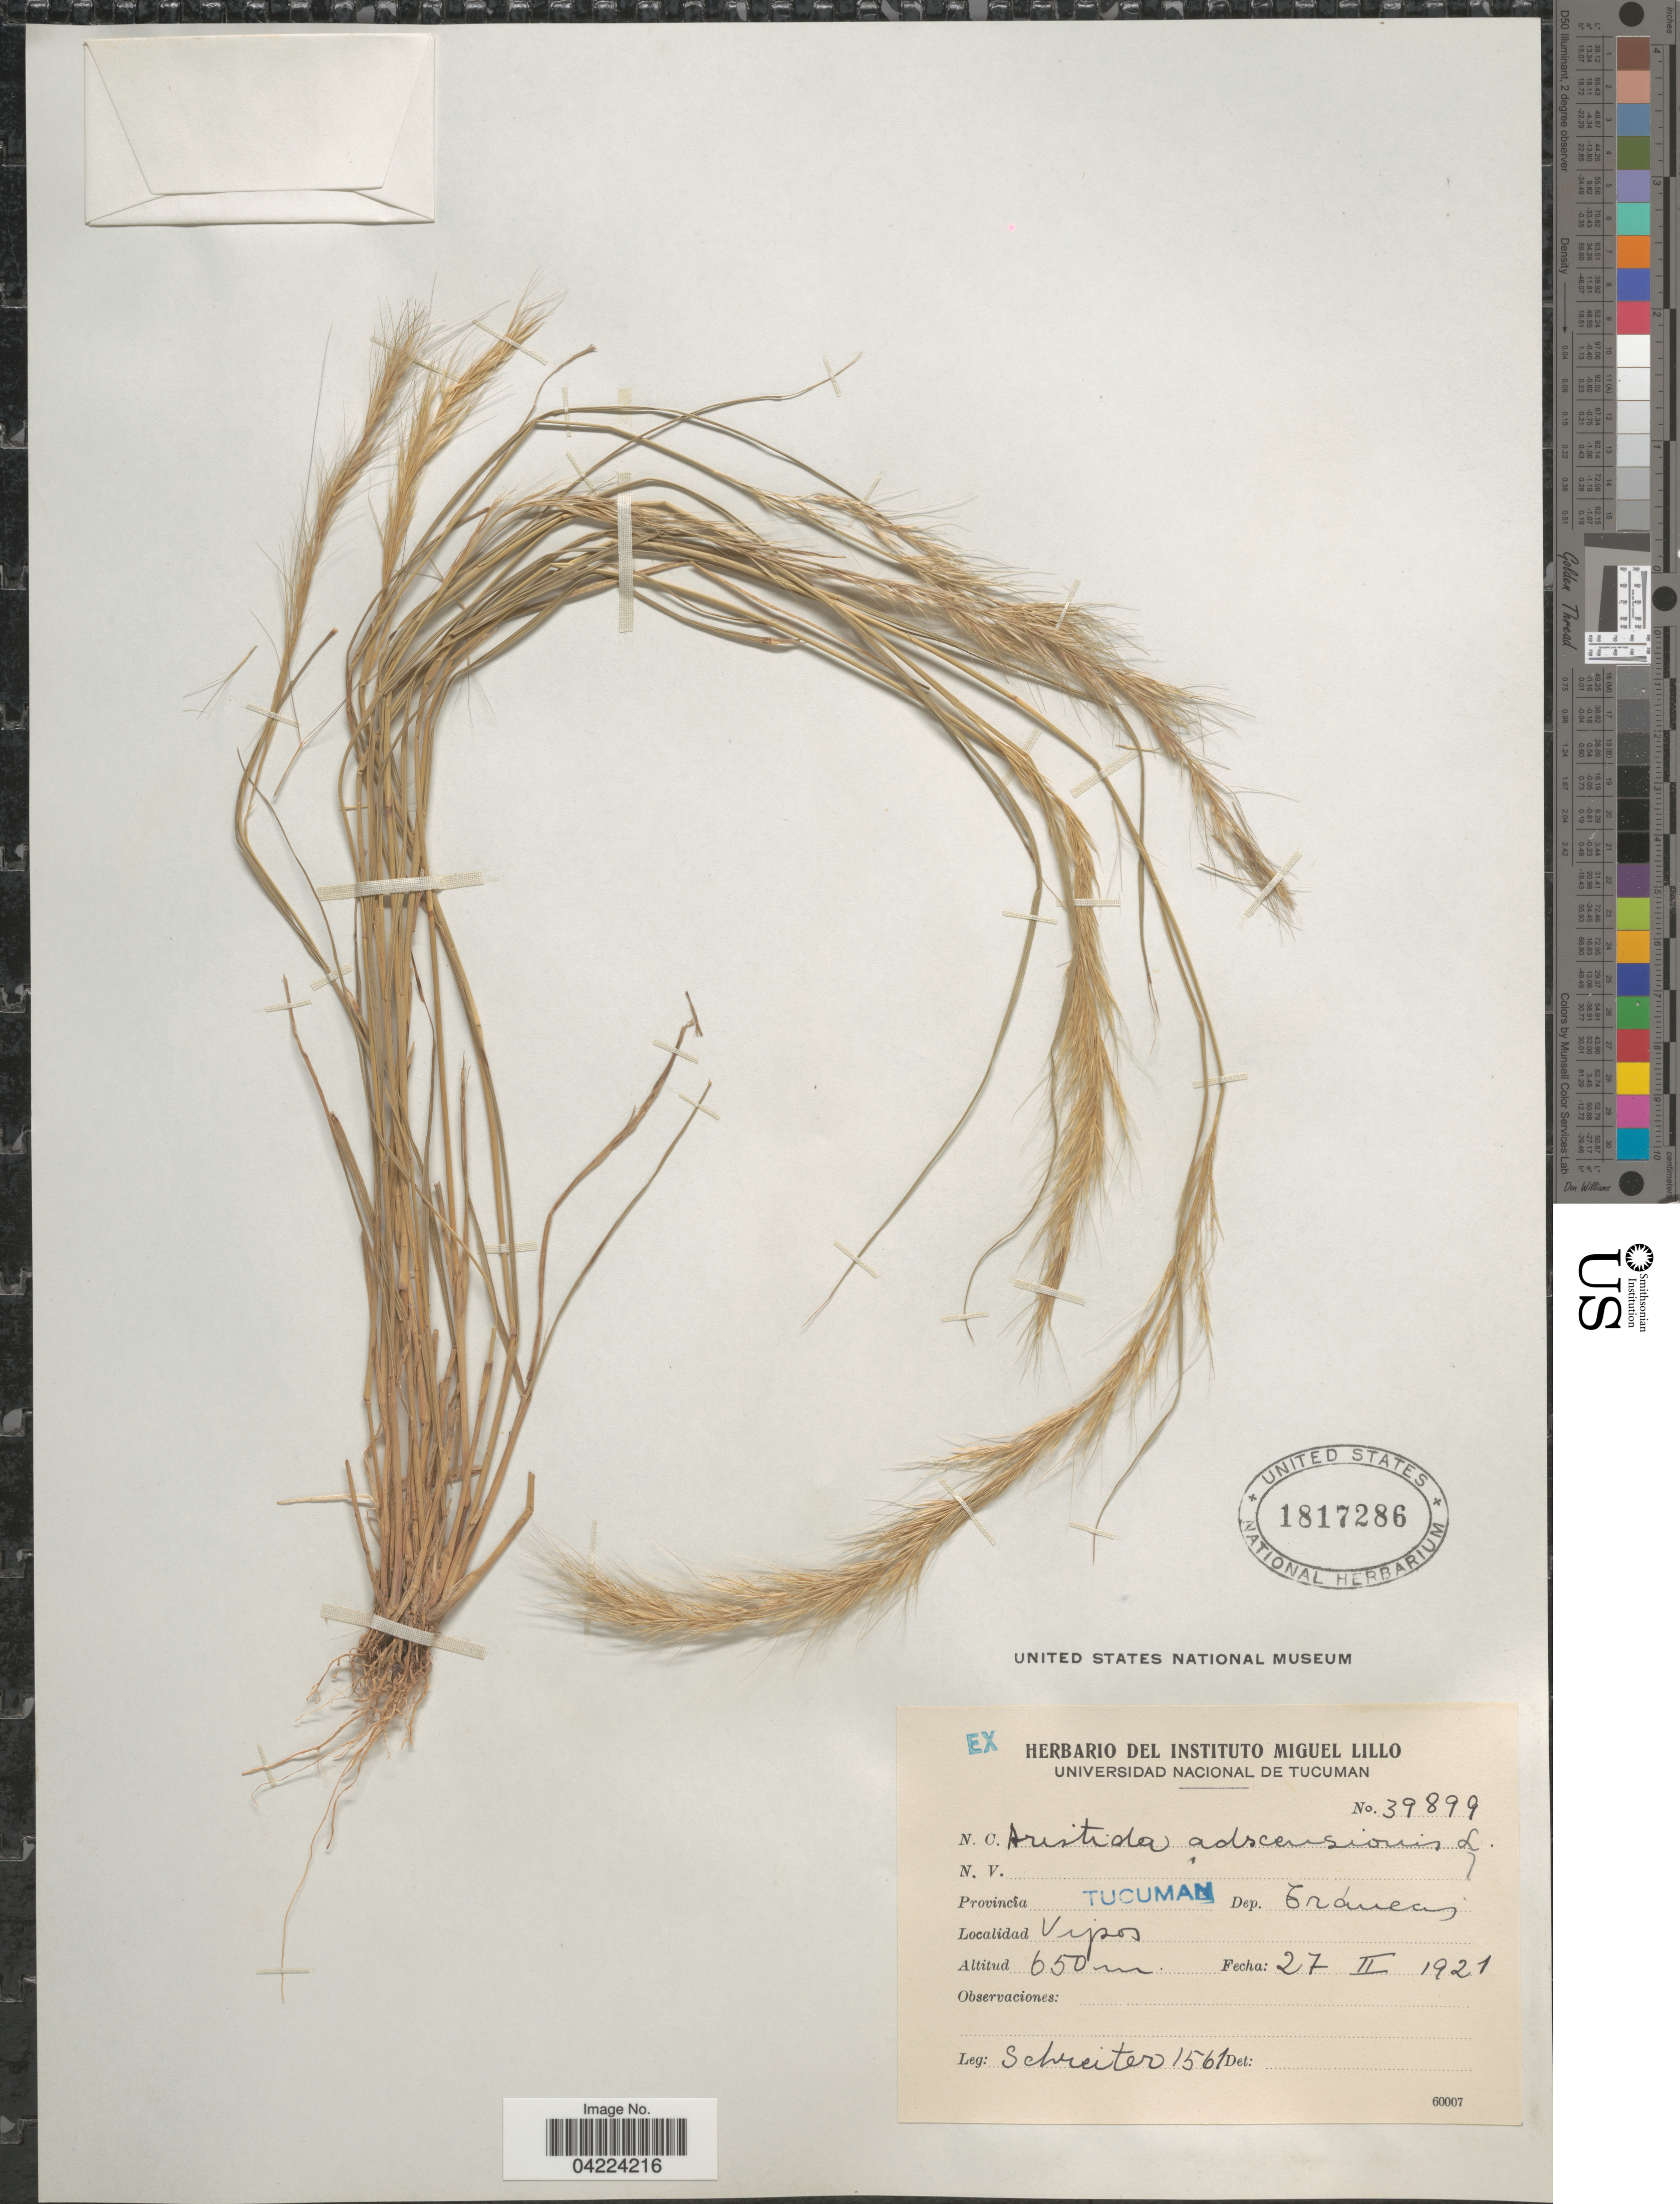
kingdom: Plantae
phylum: Tracheophyta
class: Liliopsida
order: Poales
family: Poaceae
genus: Aristida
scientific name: Aristida adscensionis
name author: L.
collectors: -. Schreiter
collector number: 1561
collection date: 1921-02-27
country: Argentina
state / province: Tucuman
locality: Dep. Trancas. Vipos.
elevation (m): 650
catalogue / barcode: US 1817286